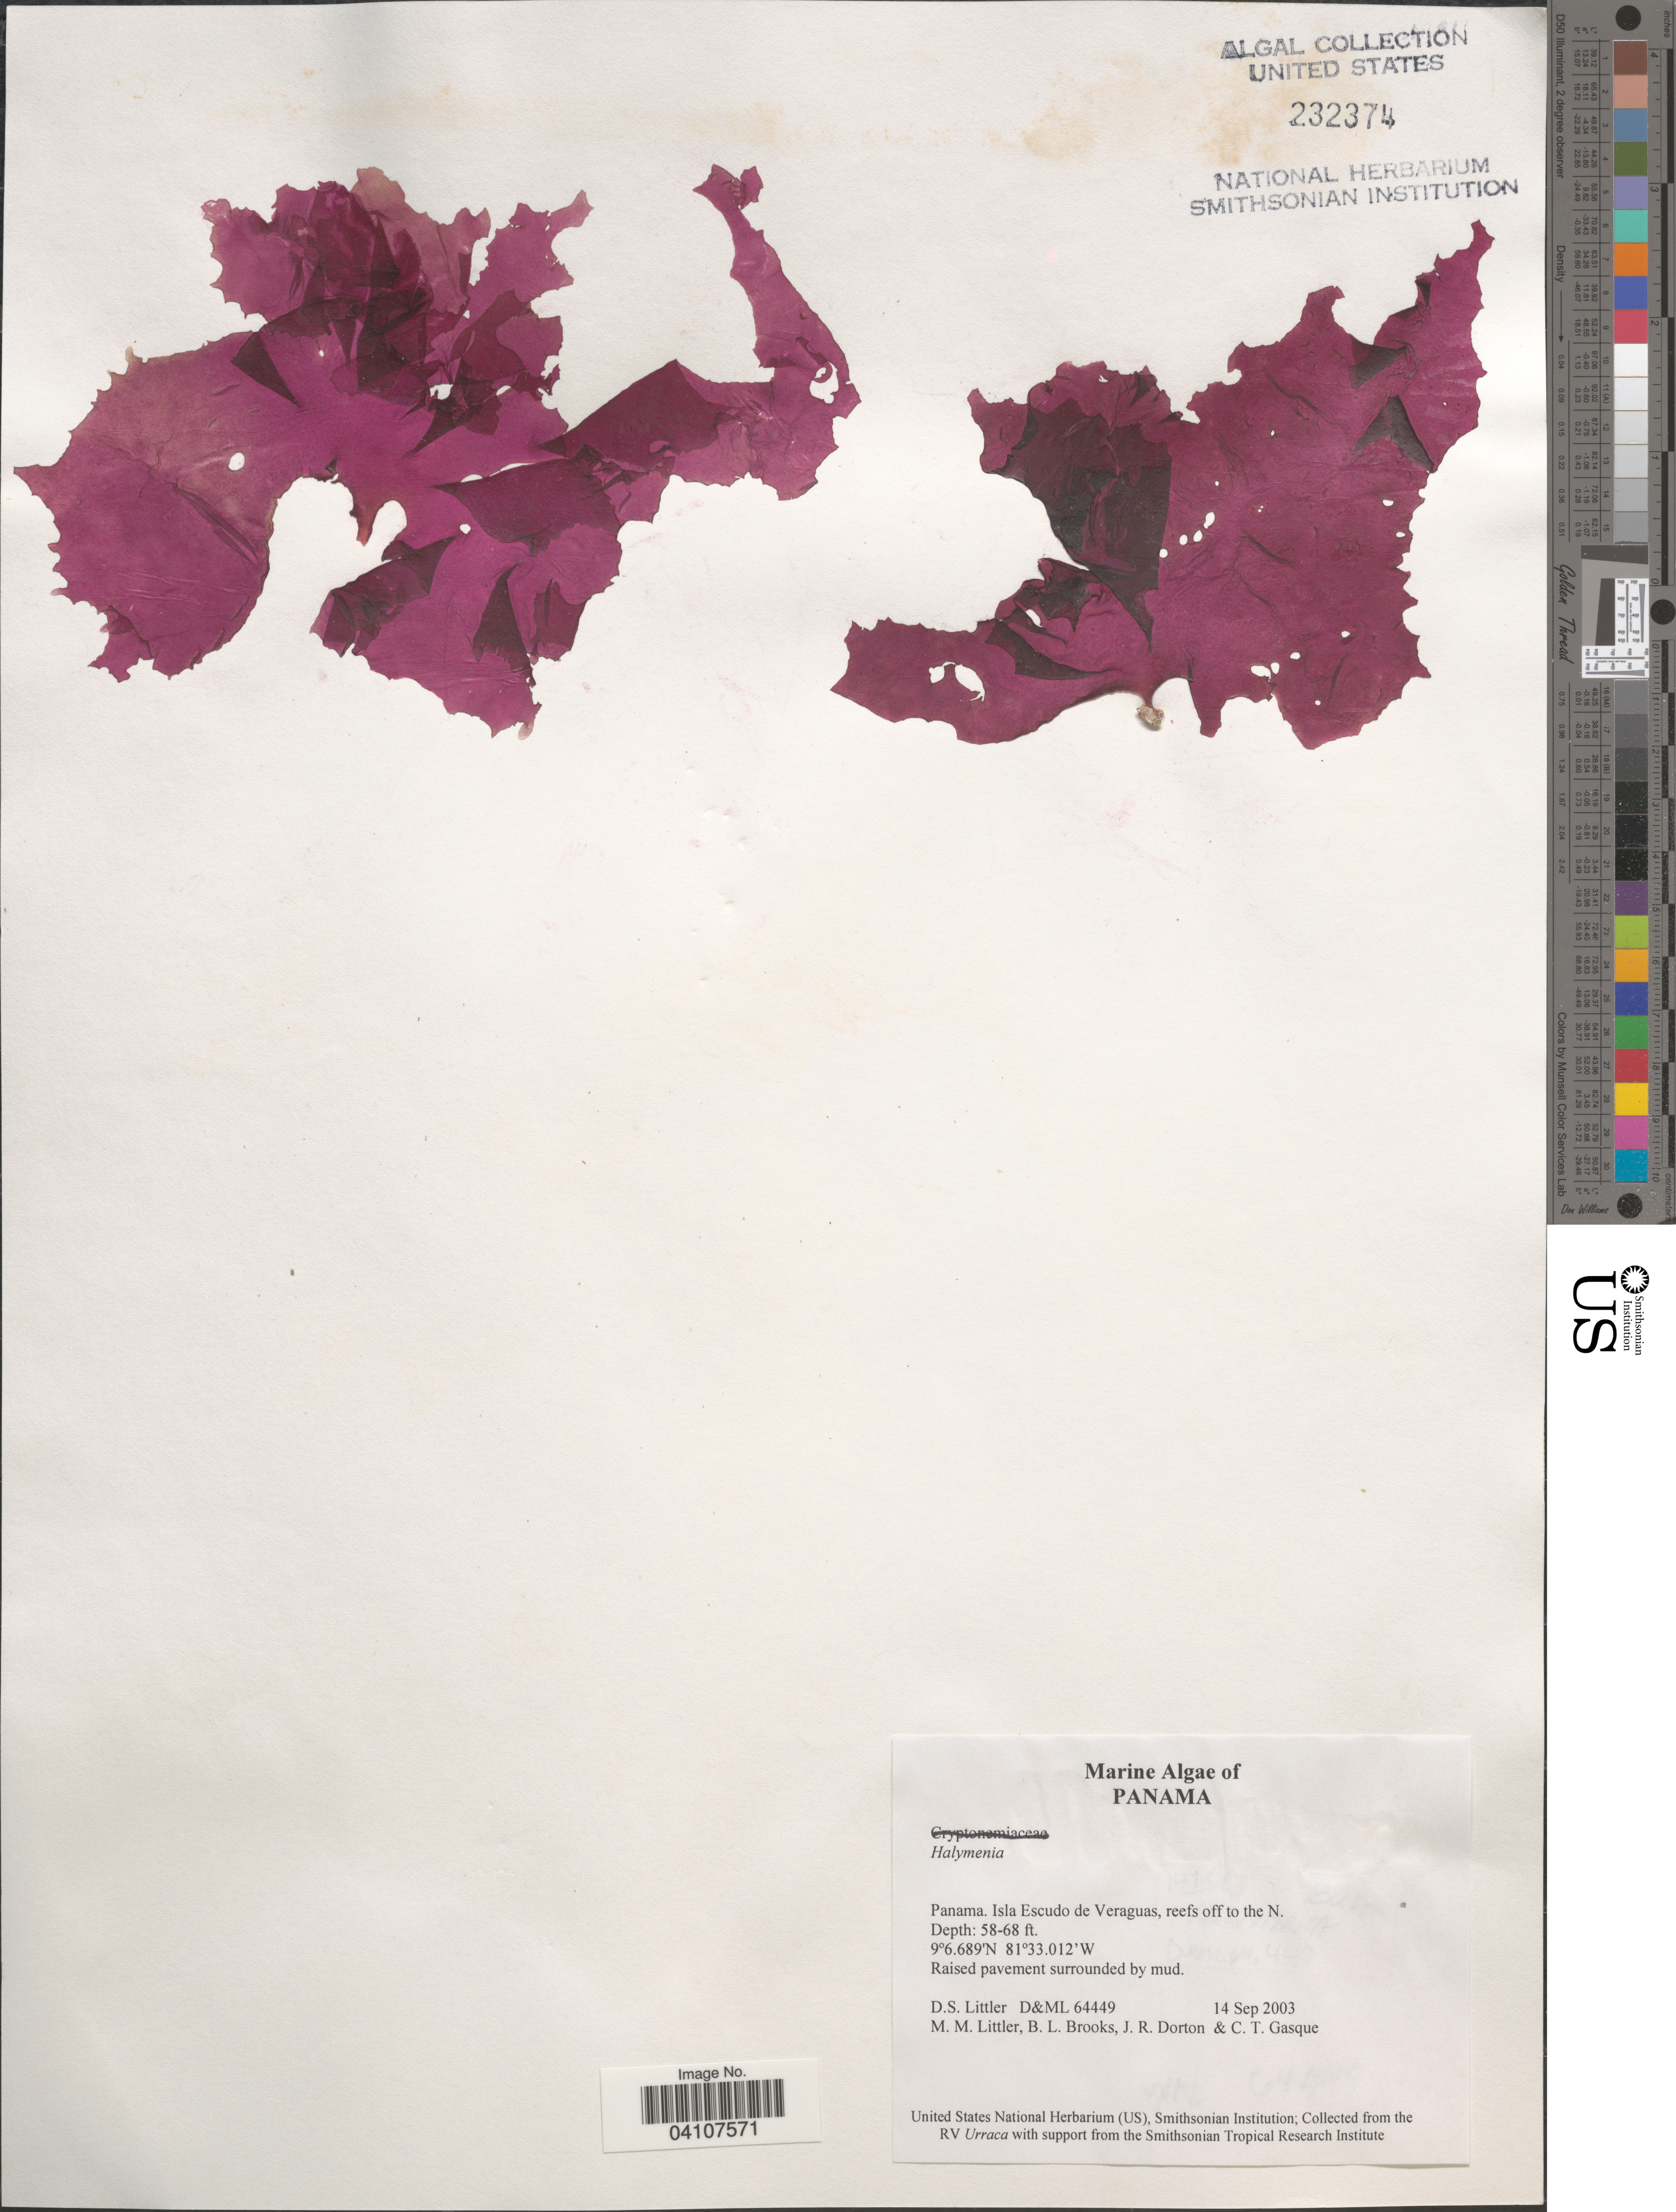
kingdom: Plantae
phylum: Rhodophyta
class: Florideophyceae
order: Halymeniales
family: Halymeniaceae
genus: Halymenia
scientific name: Halymenia sp.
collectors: D. S. Littler, B. Brooks, J. Dorton & C. Gasque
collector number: D&ML64449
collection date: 2003-09-14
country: Panama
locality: Isla Escudo de Veraguas, reefs off to the N.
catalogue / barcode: US 232374